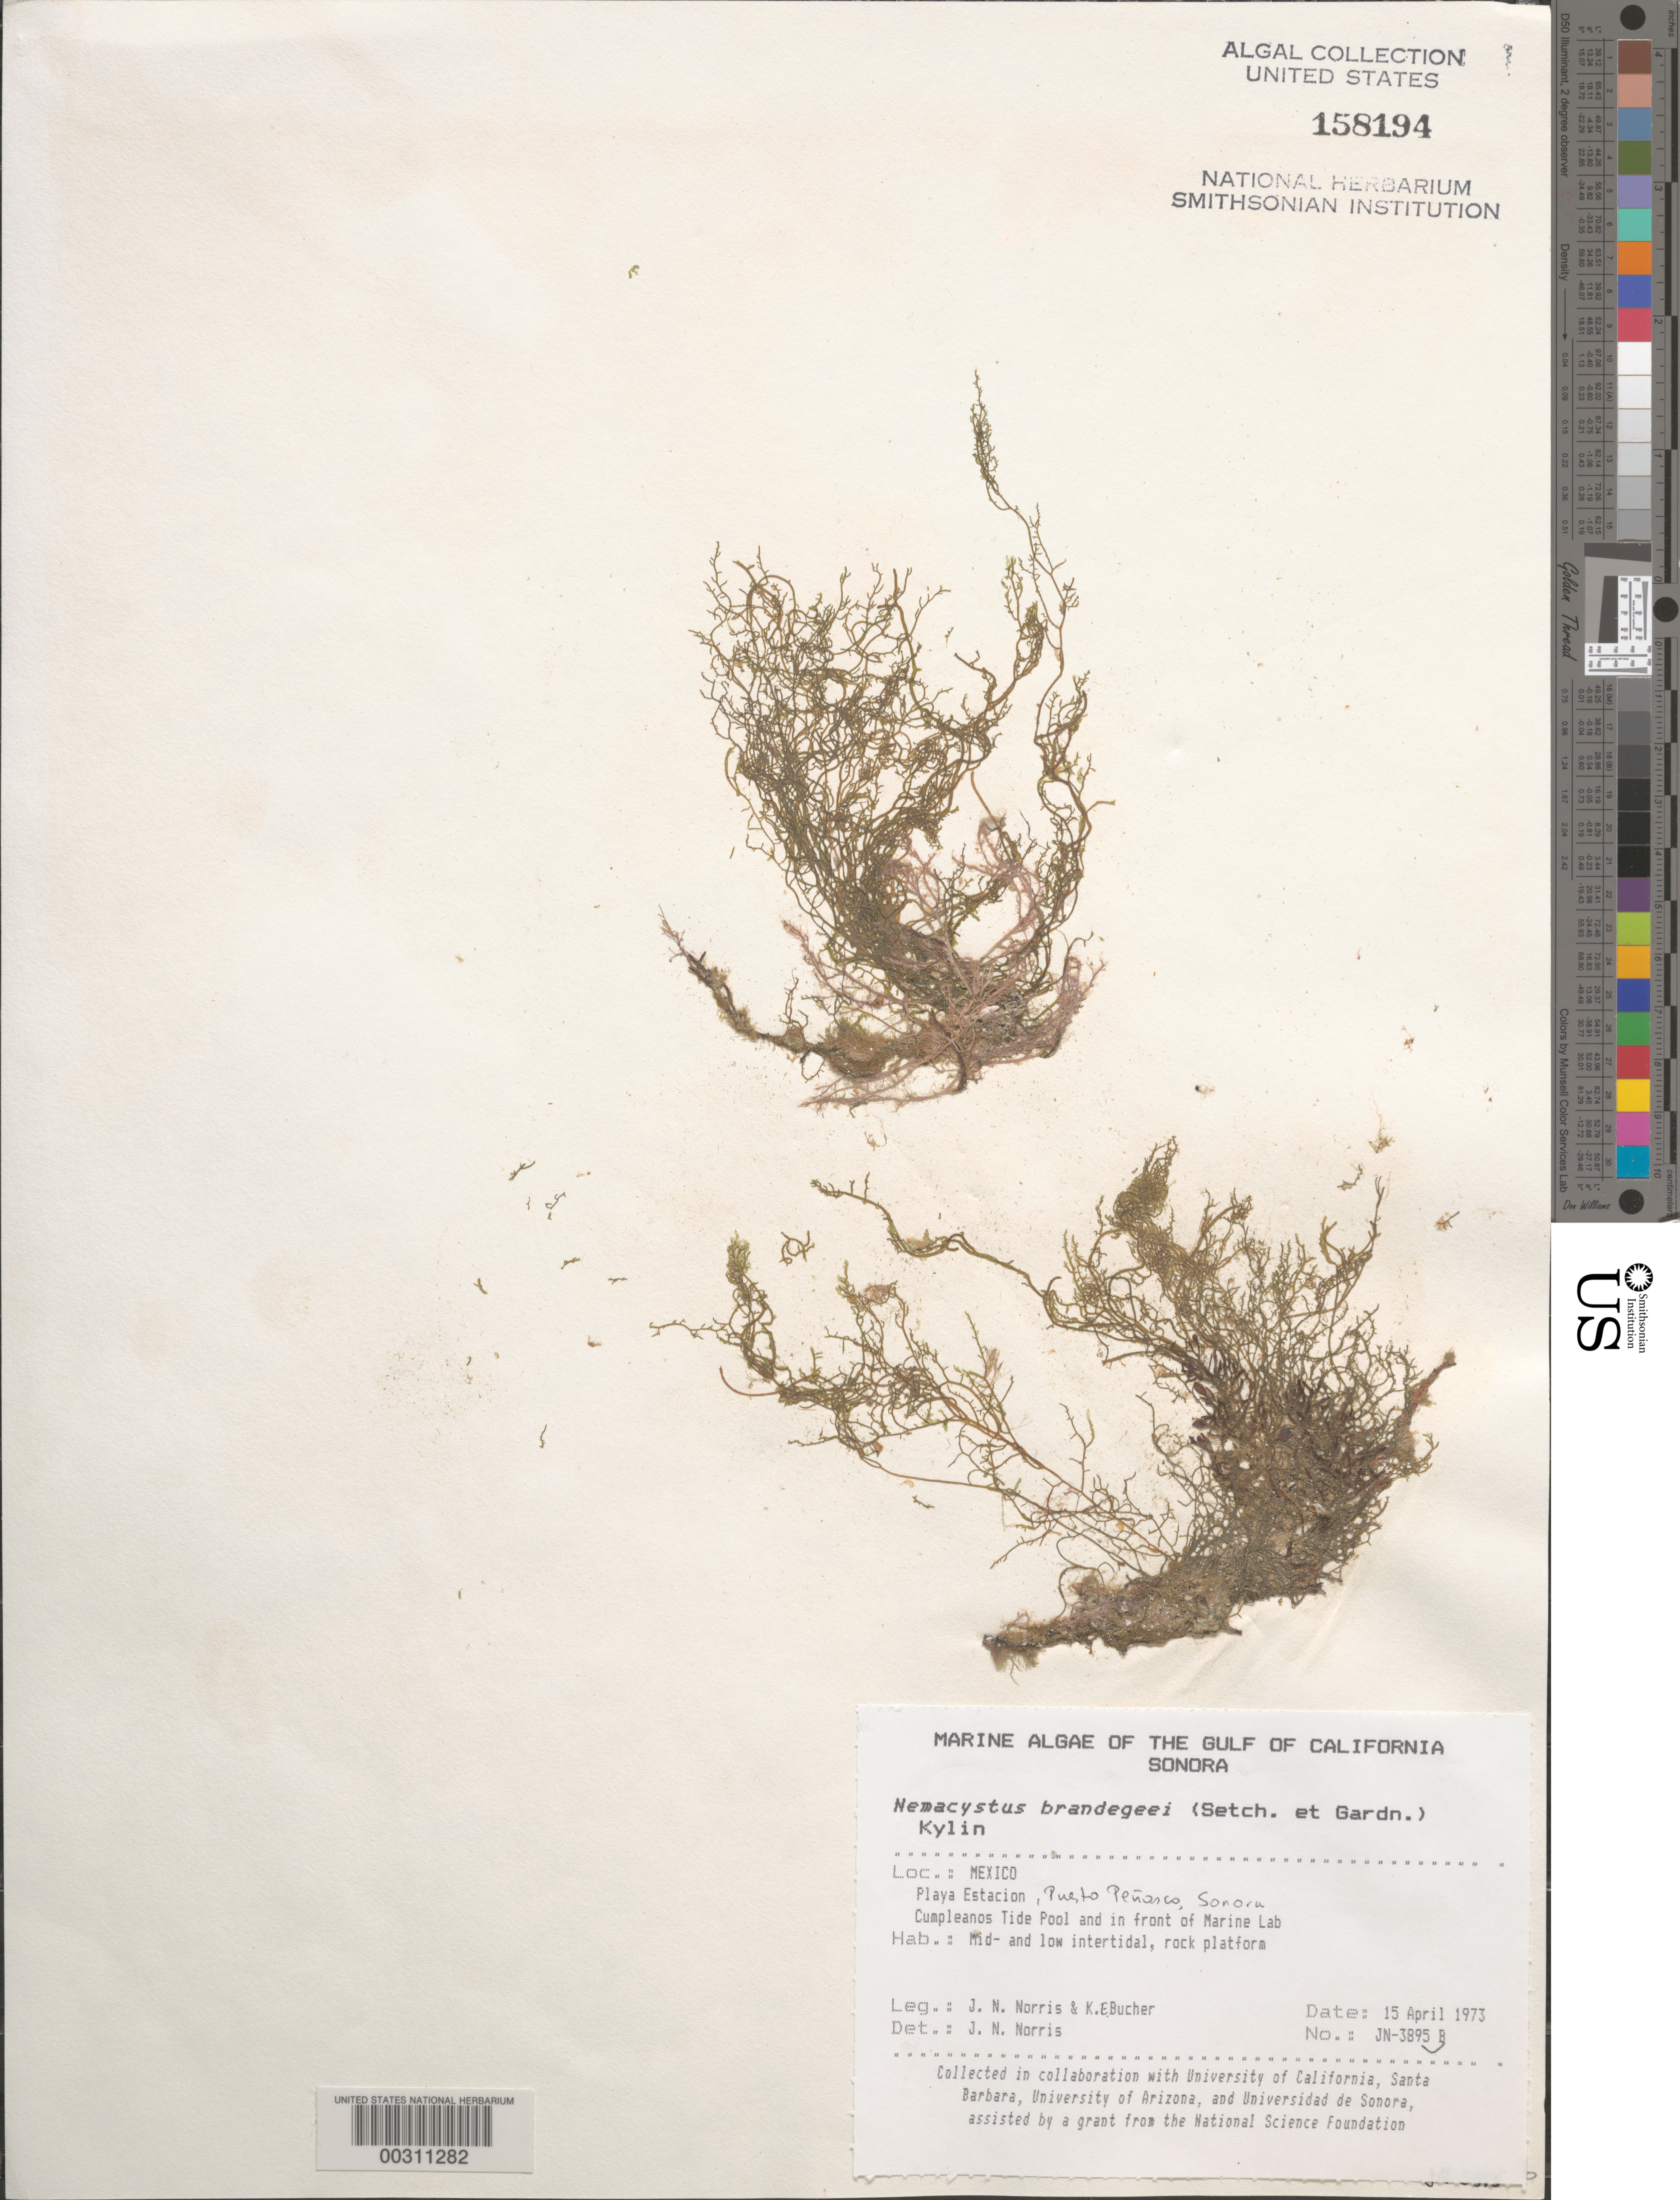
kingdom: Chromista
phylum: Ochrophyta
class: Phaeophyceae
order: Ectocarpales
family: Chordariaceae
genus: Nemacystus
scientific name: Nemacystus brandegeei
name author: (Setch. & N.L. Gardner) Kylin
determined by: Norris, James N.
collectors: J. N. Norris & K. E. Bucher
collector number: JN-3895b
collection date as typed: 15 Apr 1973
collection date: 1973-04-15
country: Mexico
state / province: Sonora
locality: Playa Estacion, Puerto Penasco, Cumpleanos tide pool and marine station shore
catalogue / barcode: US 158194